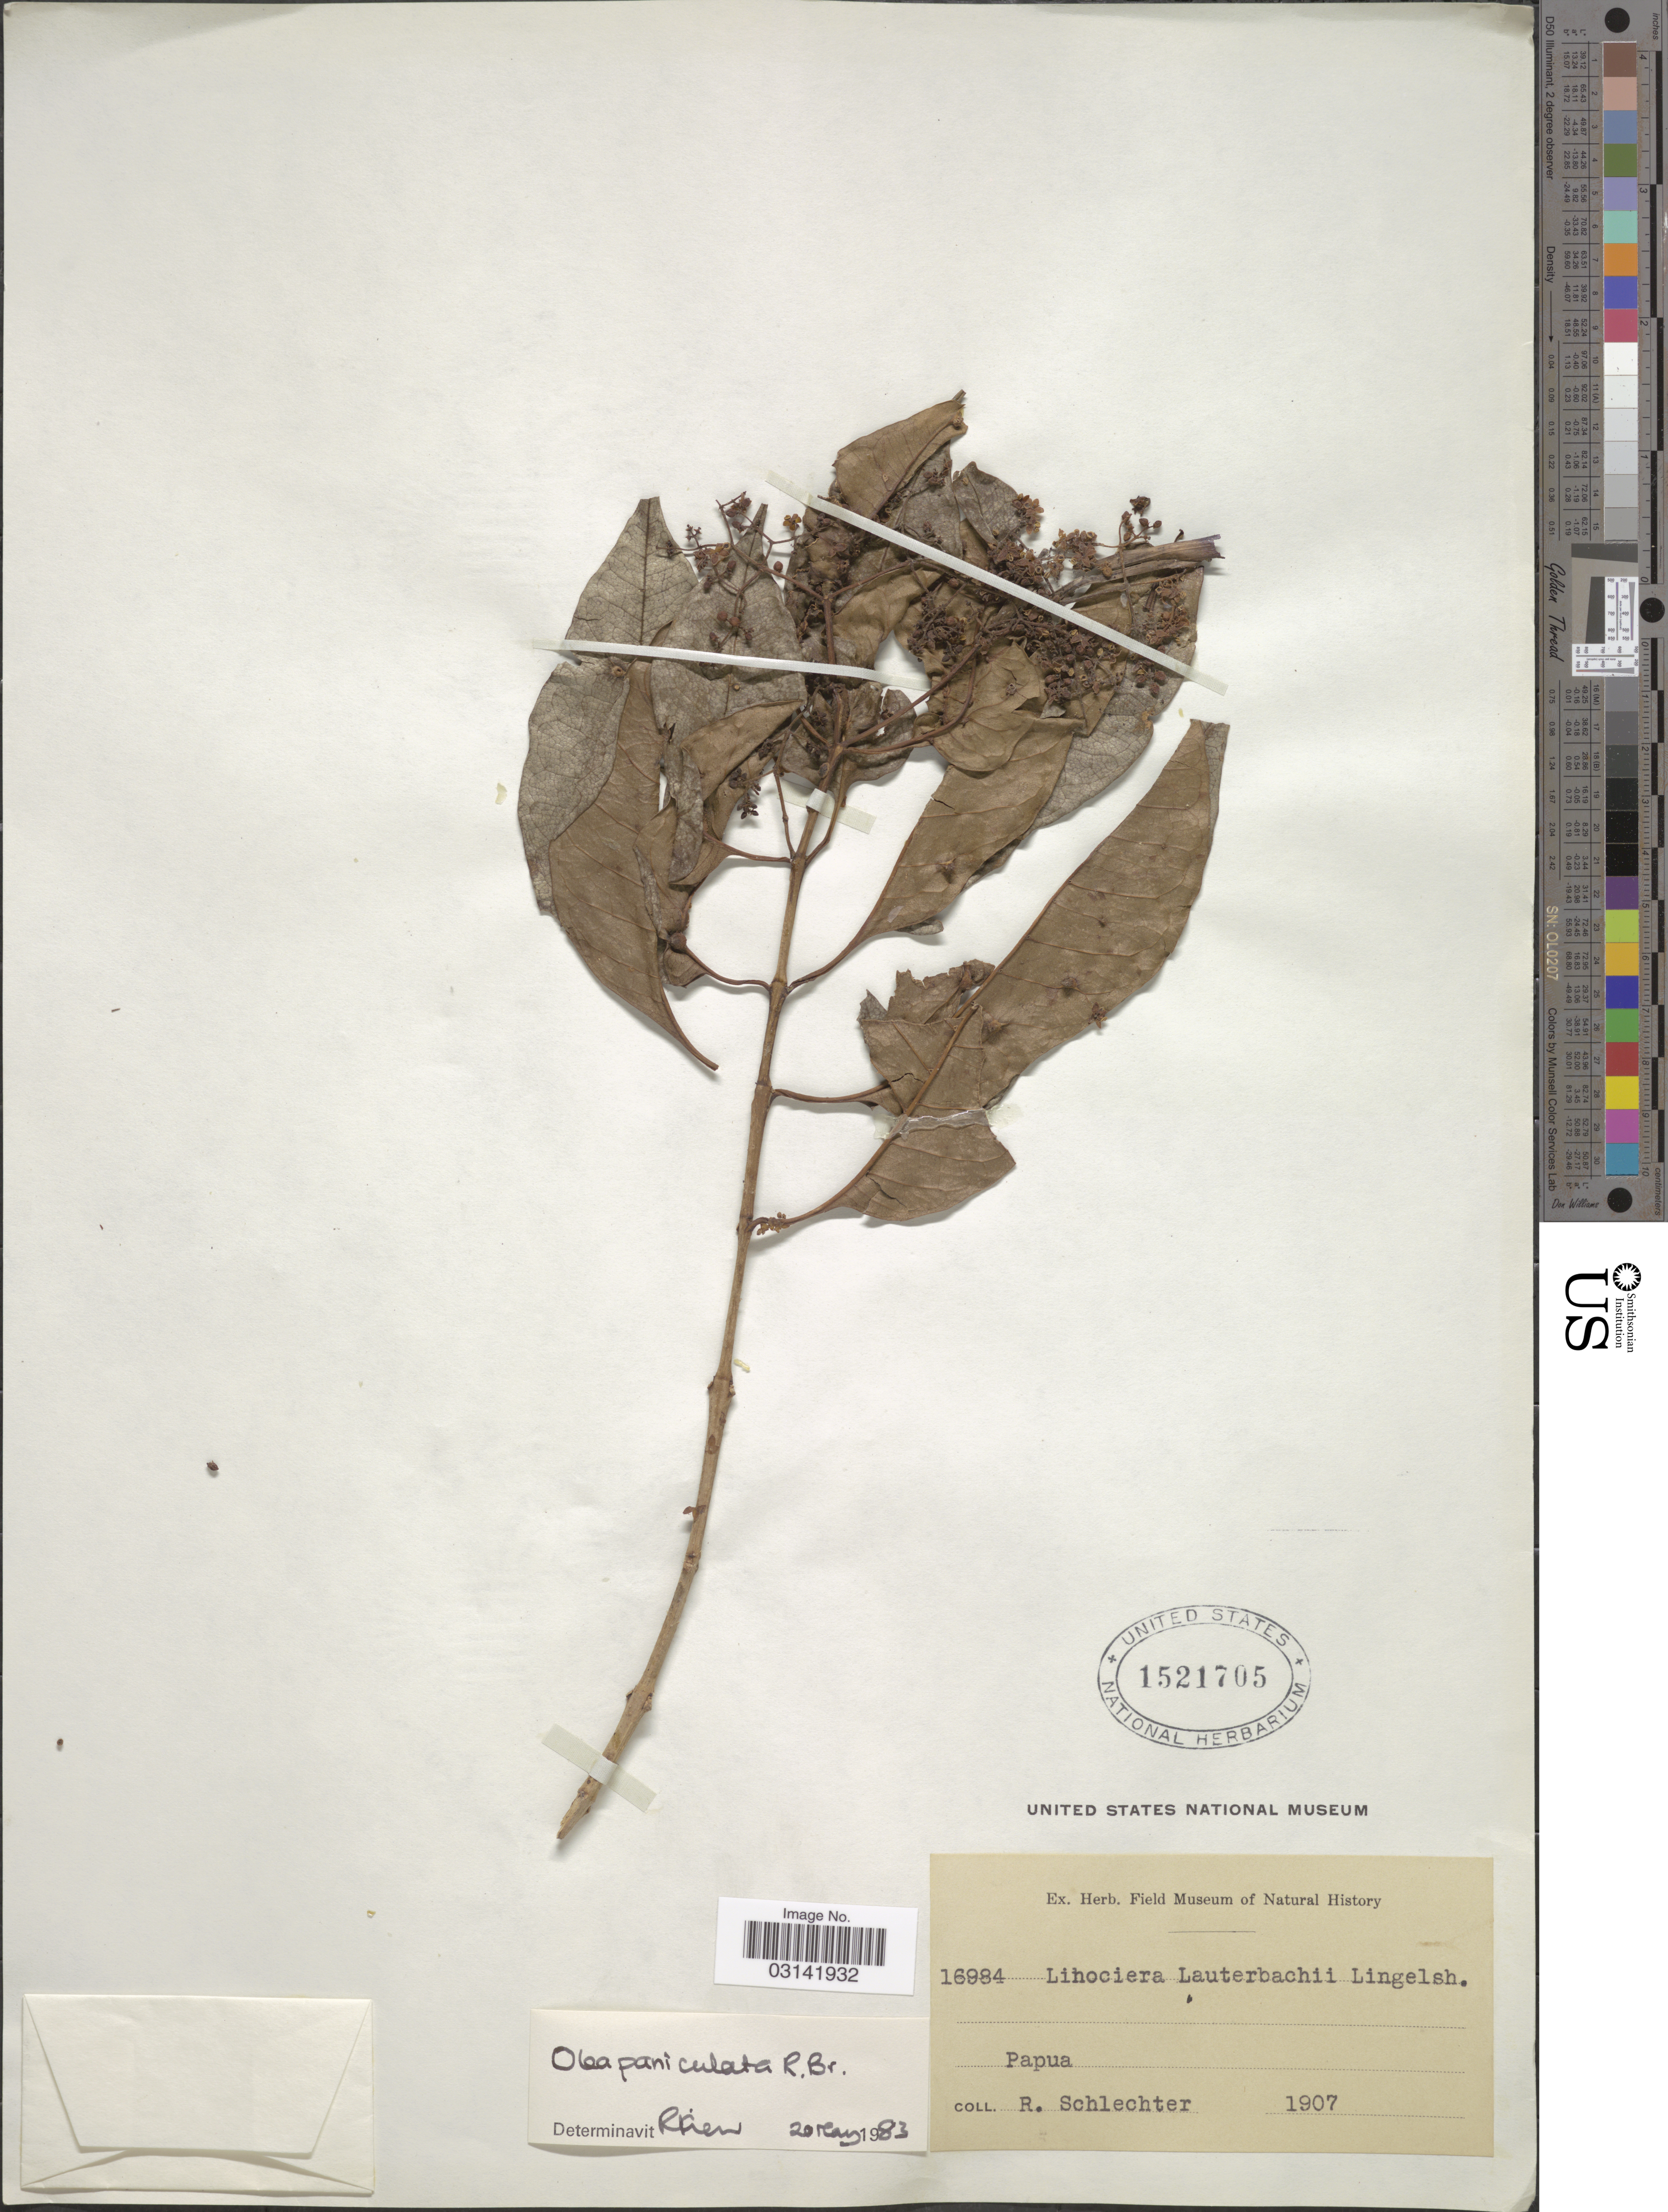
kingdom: Plantae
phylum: Tracheophyta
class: Magnoliopsida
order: Lamiales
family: Oleaceae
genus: Olea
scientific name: Olea paniculata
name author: R. Br.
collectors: F. R. R. Schlechter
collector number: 16984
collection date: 1907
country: Papua New Guinea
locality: Papua.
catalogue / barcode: US 1521705